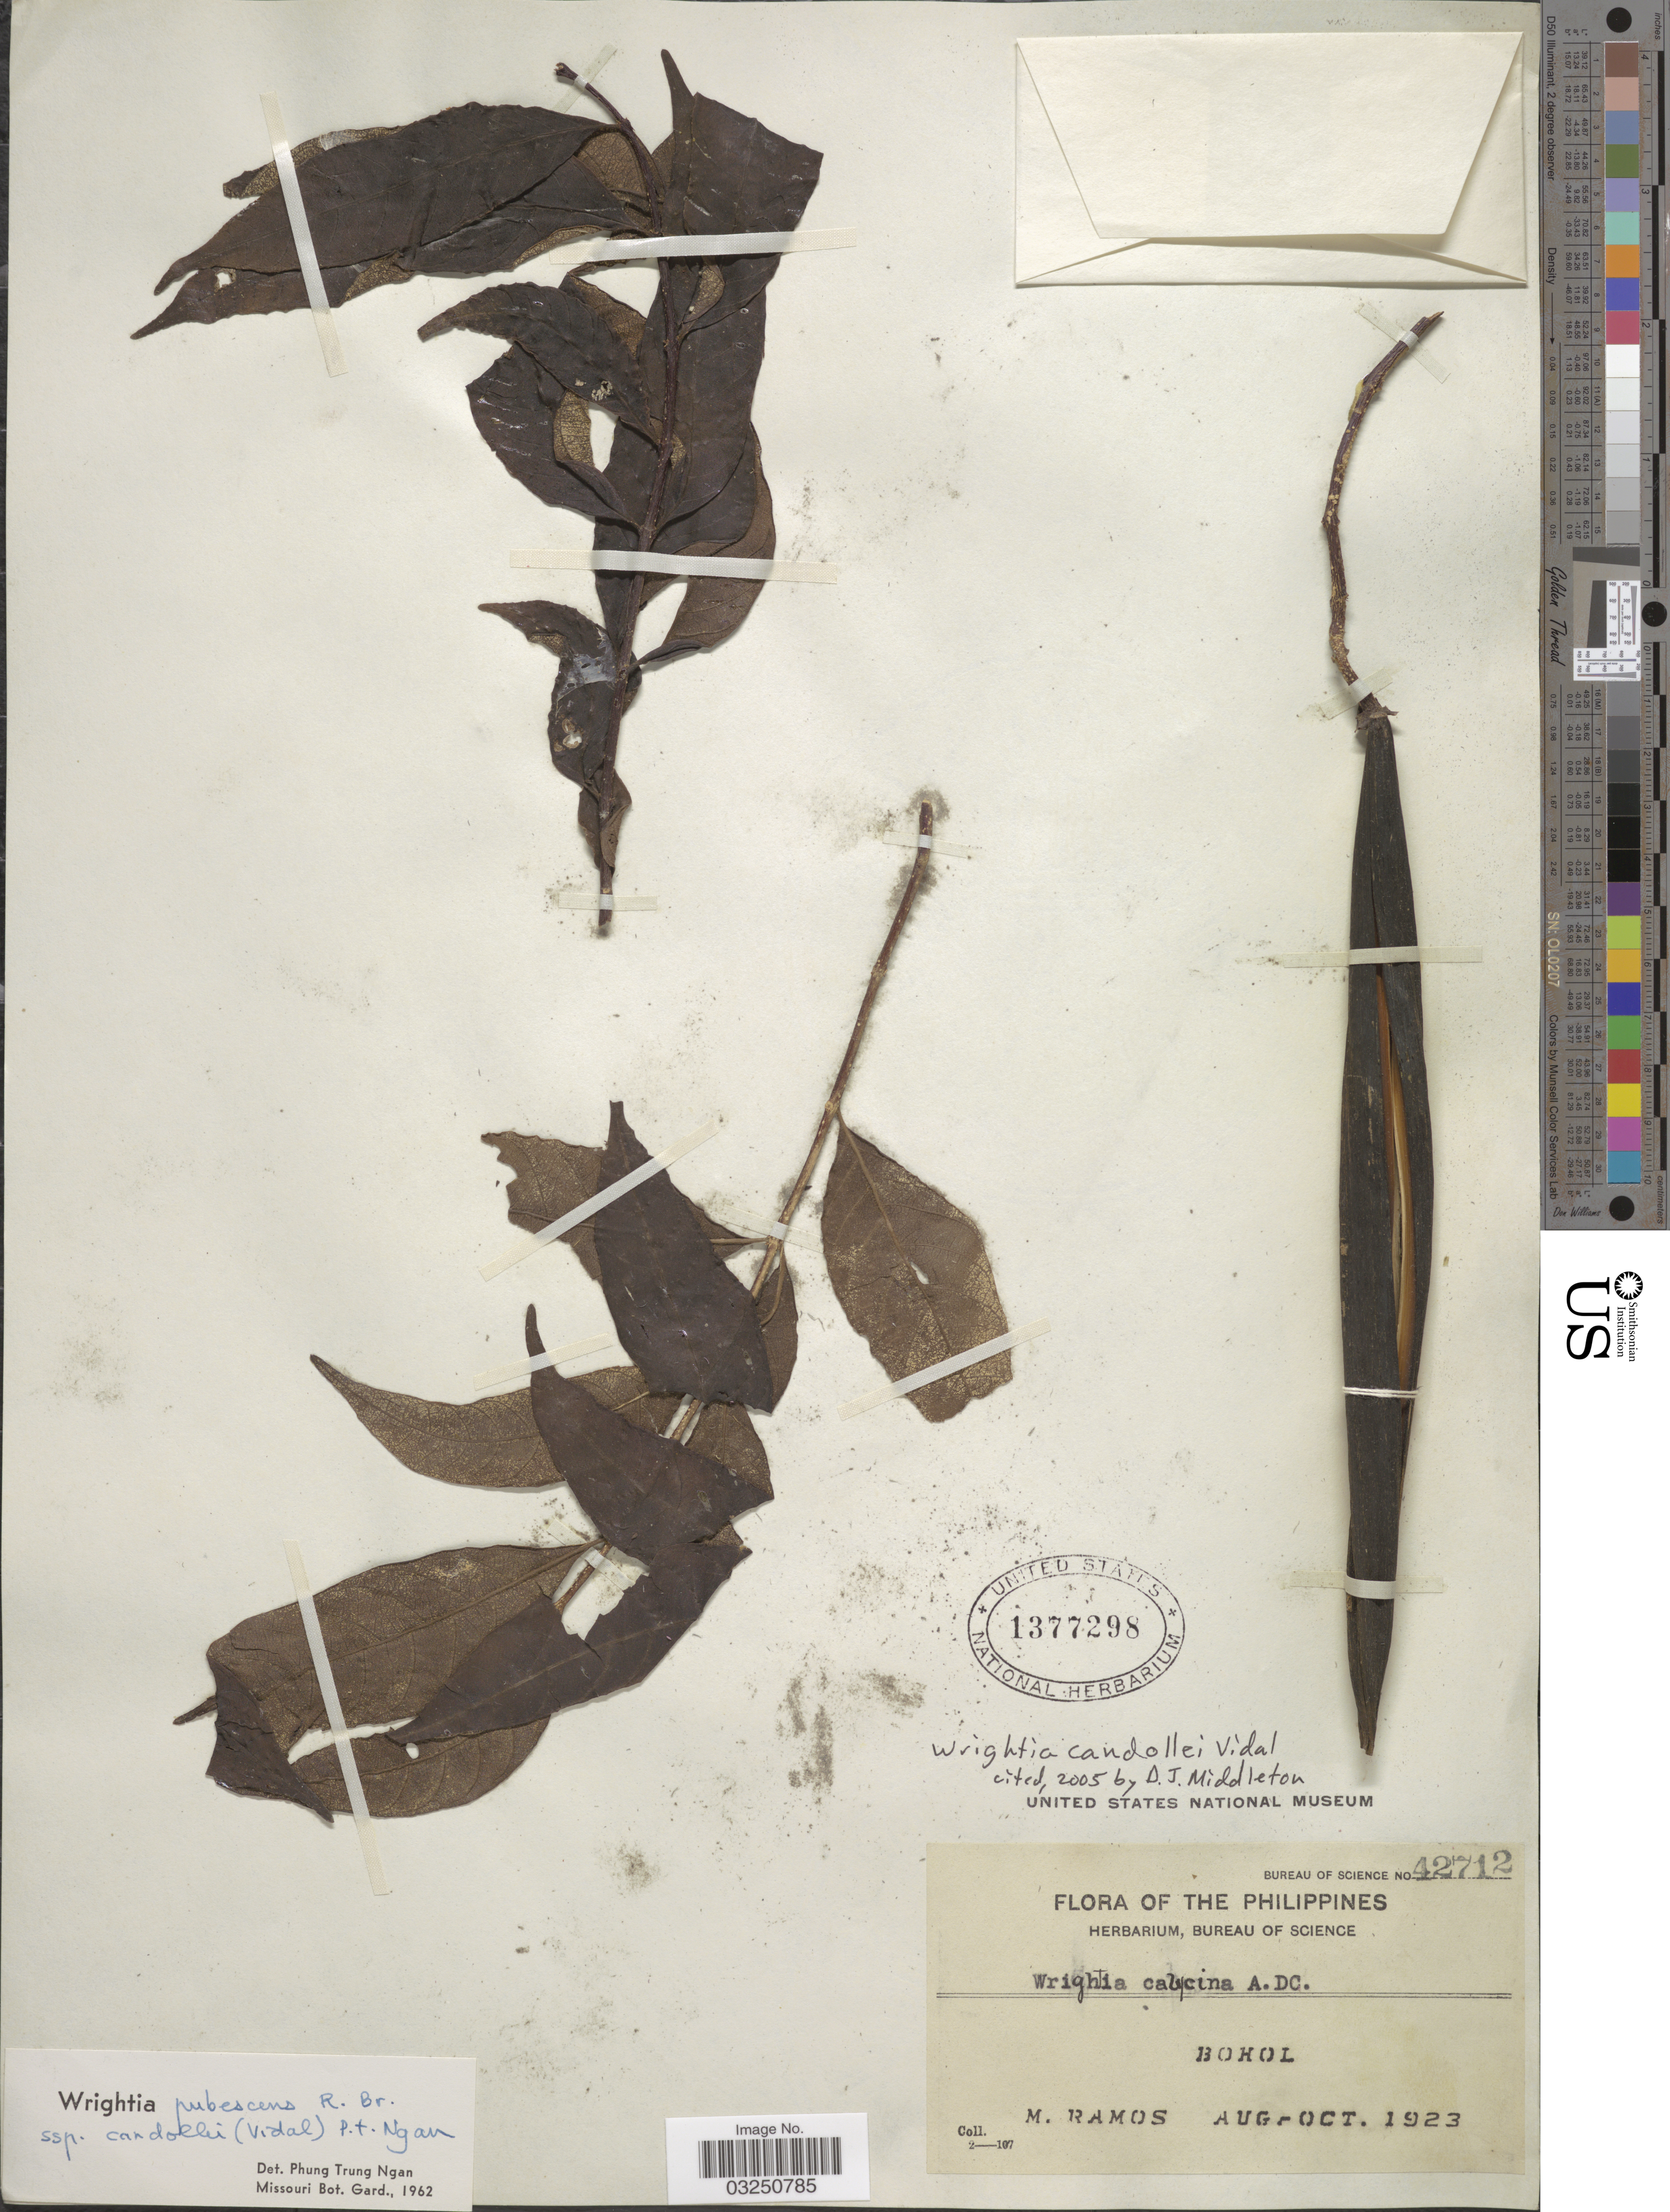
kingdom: Plantae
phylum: Tracheophyta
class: Magnoliopsida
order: Gentianales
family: Apocynaceae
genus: Wrightia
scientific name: Wrightia candollei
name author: Vidal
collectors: M. Ramos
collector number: Bureau of Science 42712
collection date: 1923-08/1923-10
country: Philippines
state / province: Central Visayas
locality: Bohol.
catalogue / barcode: US 1377298